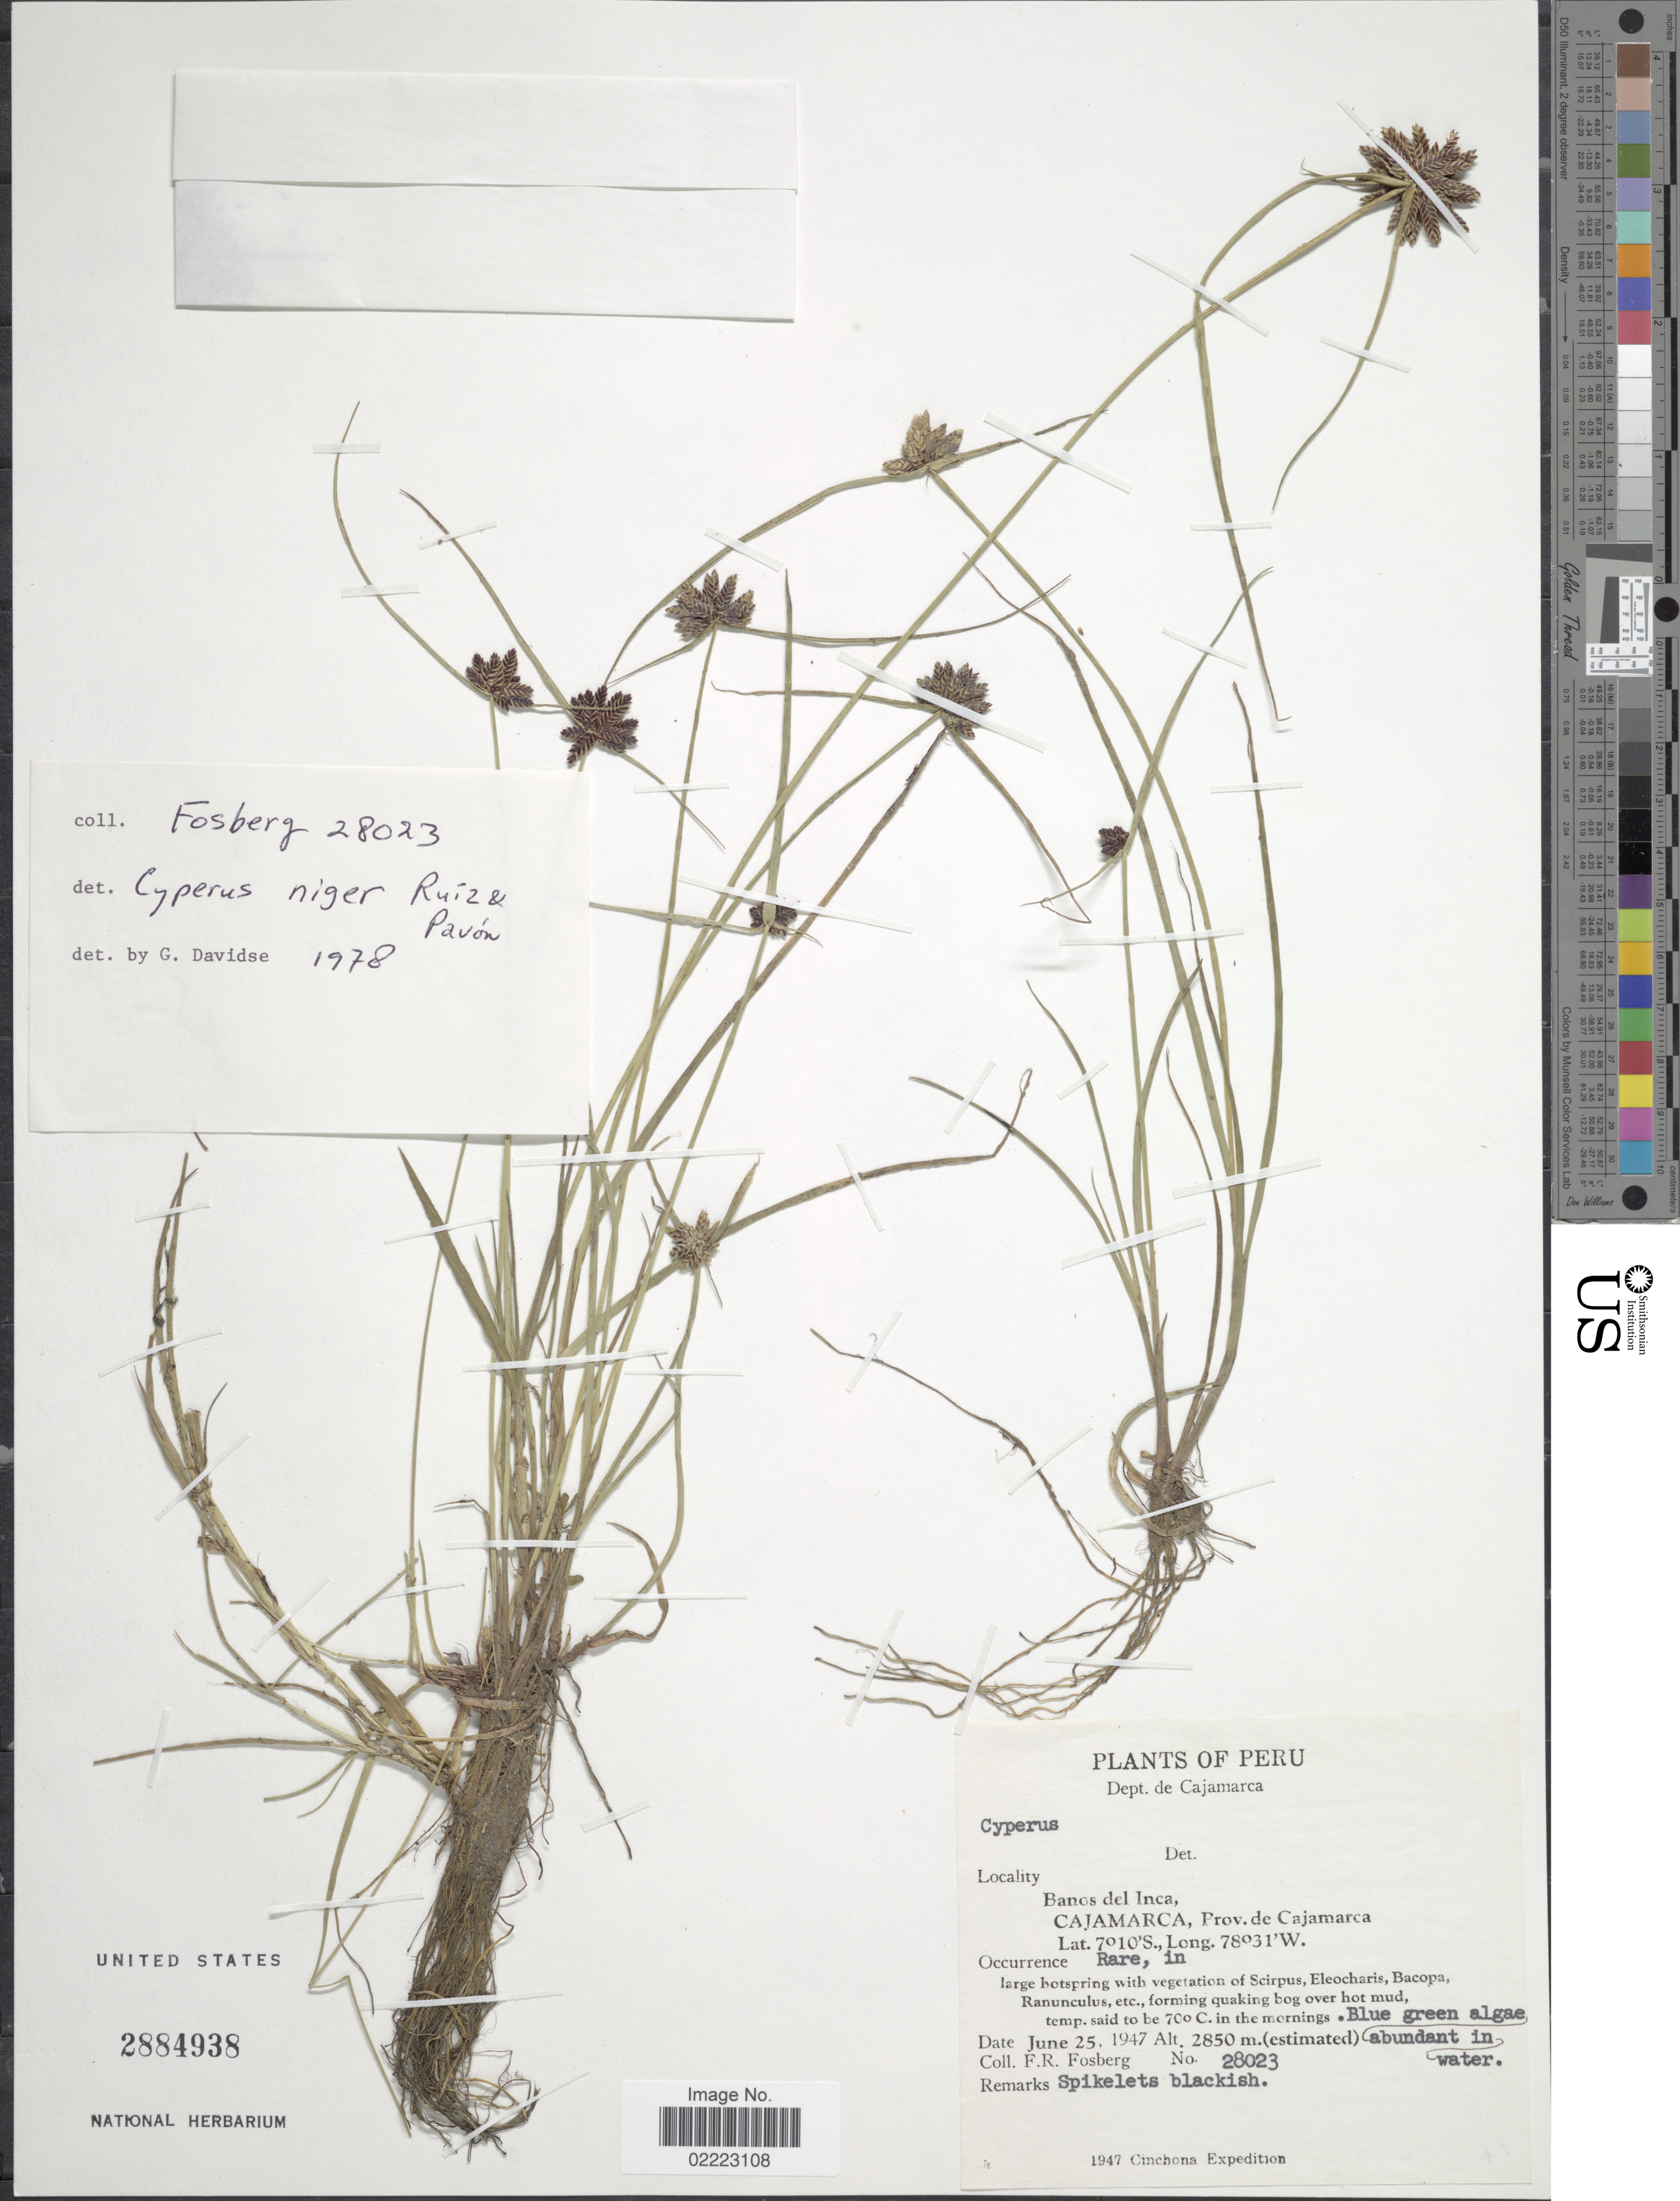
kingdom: Plantae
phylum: Tracheophyta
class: Liliopsida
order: Poales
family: Cyperaceae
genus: Cyperus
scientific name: Cyperus niger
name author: Ruiz & Pav.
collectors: F. R. Fosberg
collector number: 28023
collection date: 1947-06-25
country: Peru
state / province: Cajamarca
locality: Dept. Cajamarca, Banos del Inca, Cajamarca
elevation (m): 2850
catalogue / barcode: US 2884938